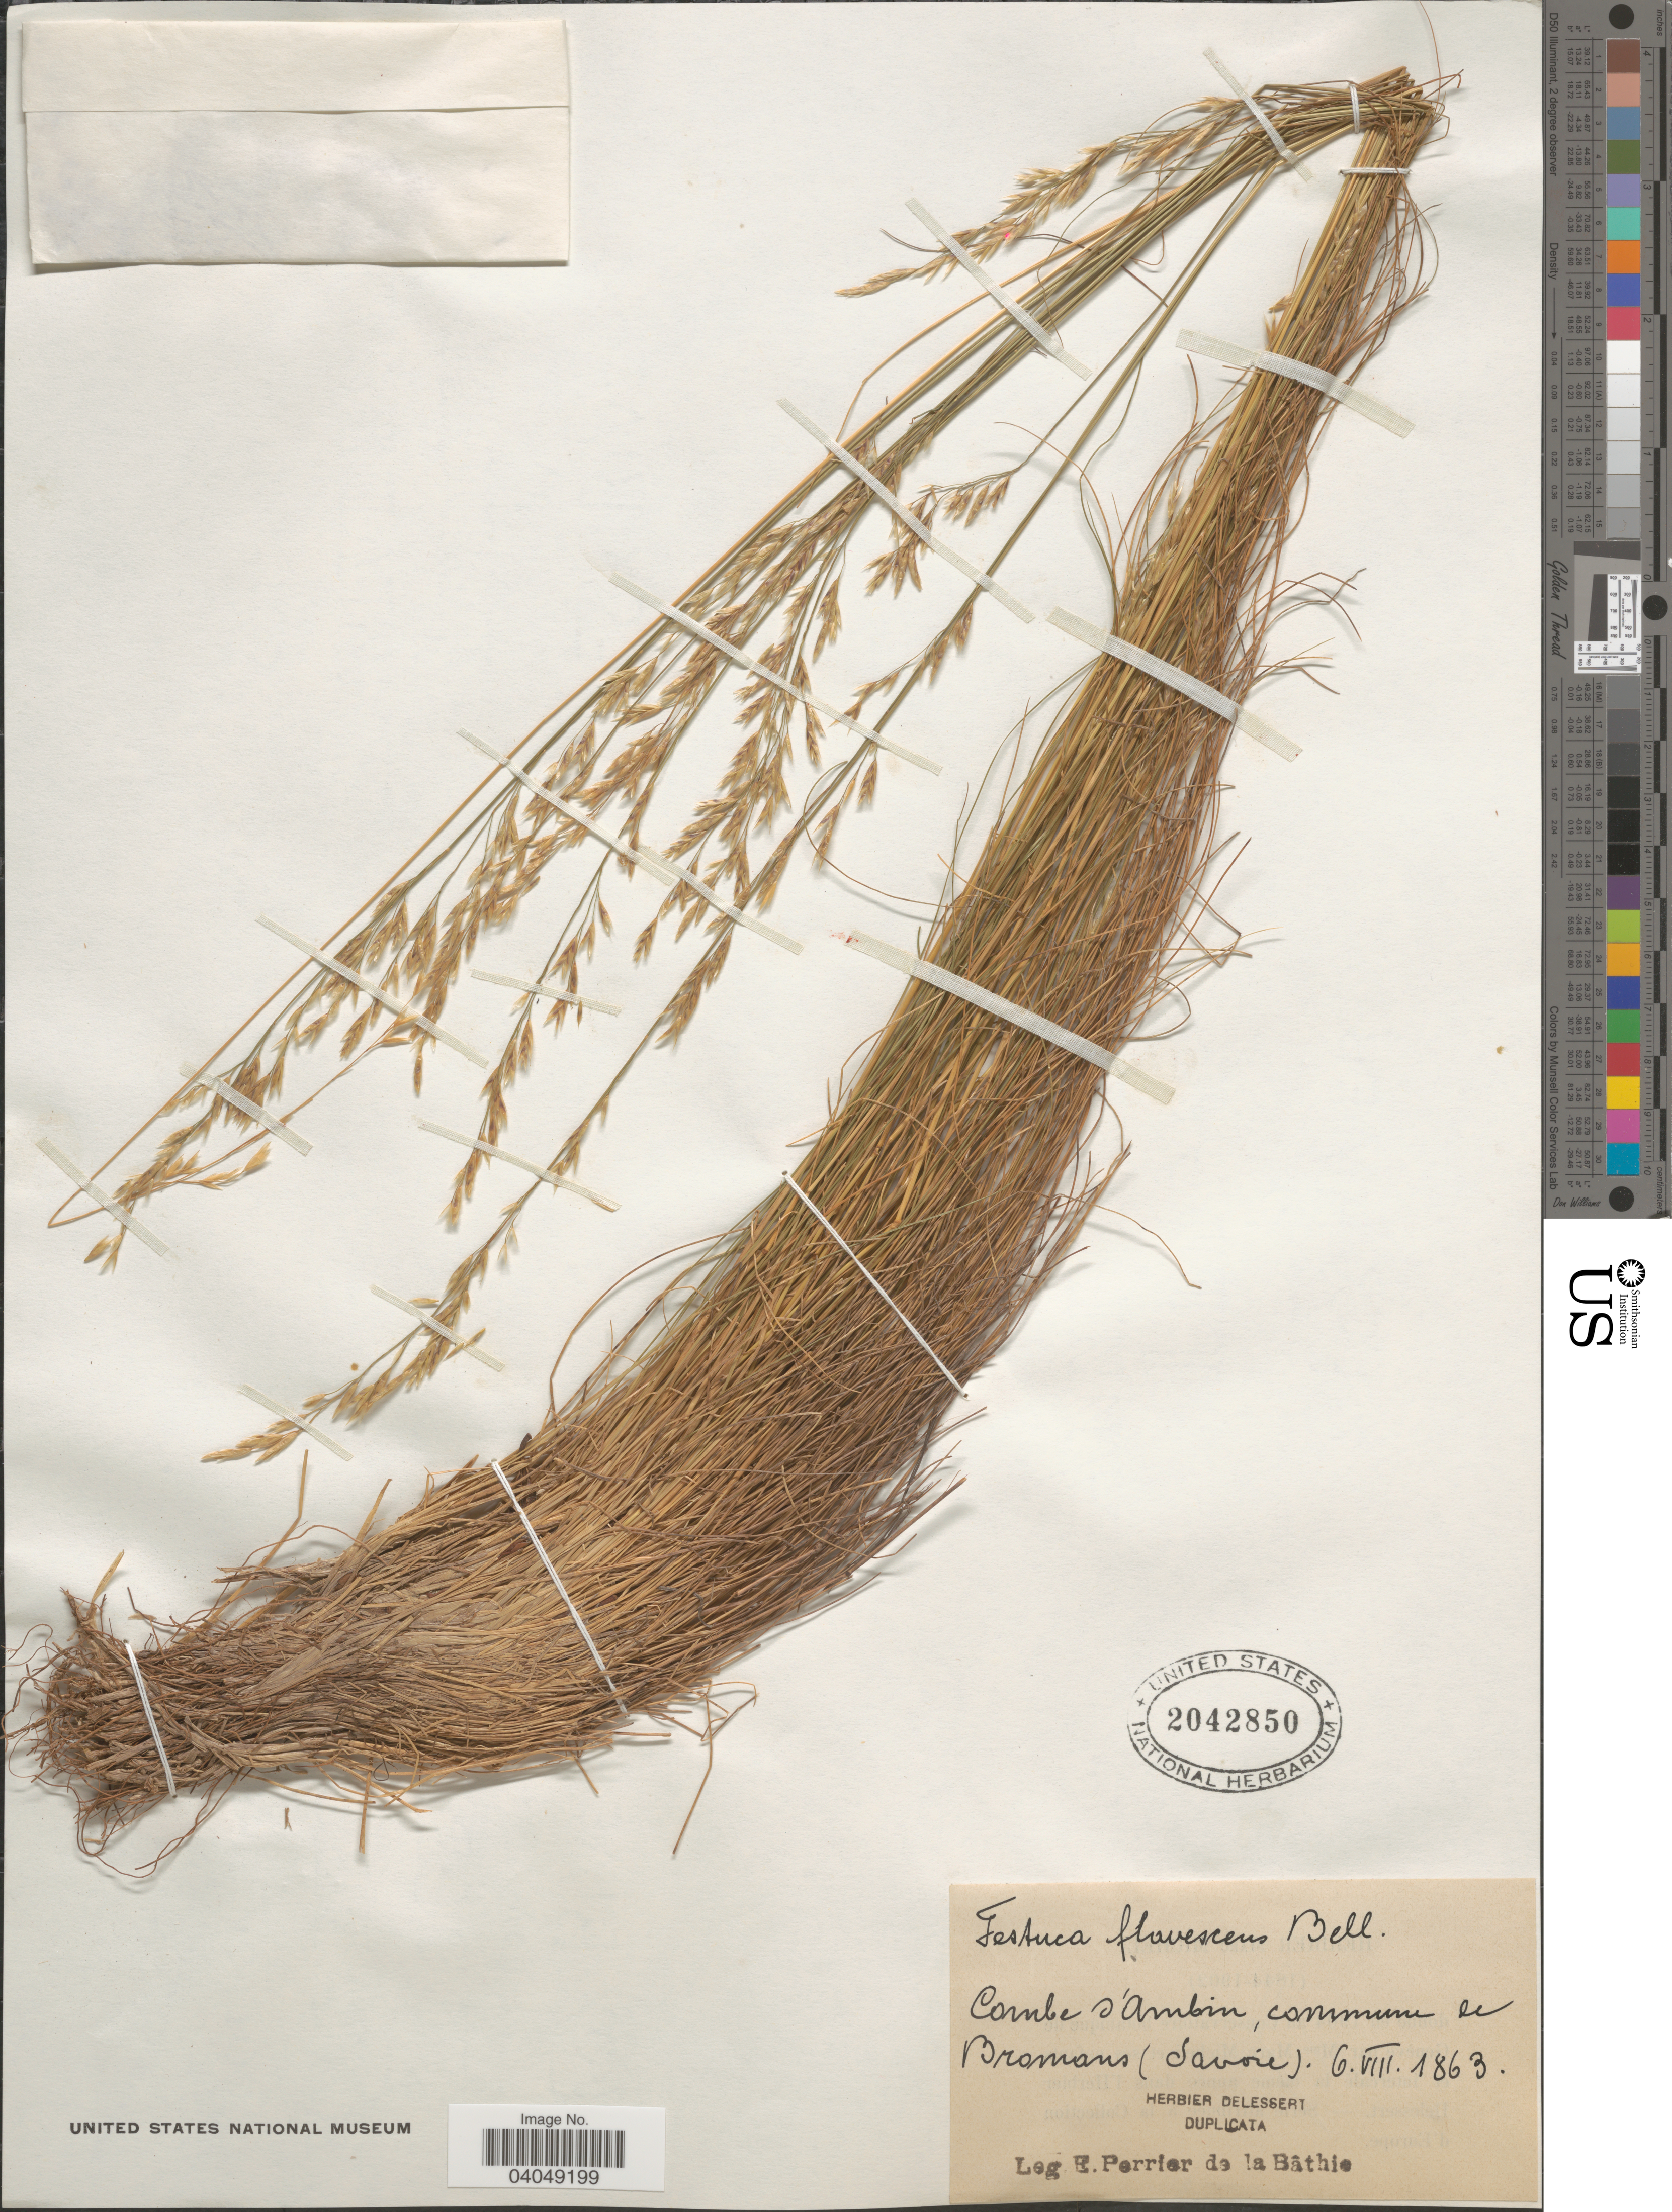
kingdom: Plantae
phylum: Tracheophyta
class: Liliopsida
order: Poales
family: Poaceae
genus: Festuca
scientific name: Festuca flavescens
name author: Bell.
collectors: E. Perrier de la Bâthie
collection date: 1863-08-06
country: France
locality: Combe d'Ambin, commune de Bromous (Savoie).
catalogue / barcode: US 2042850